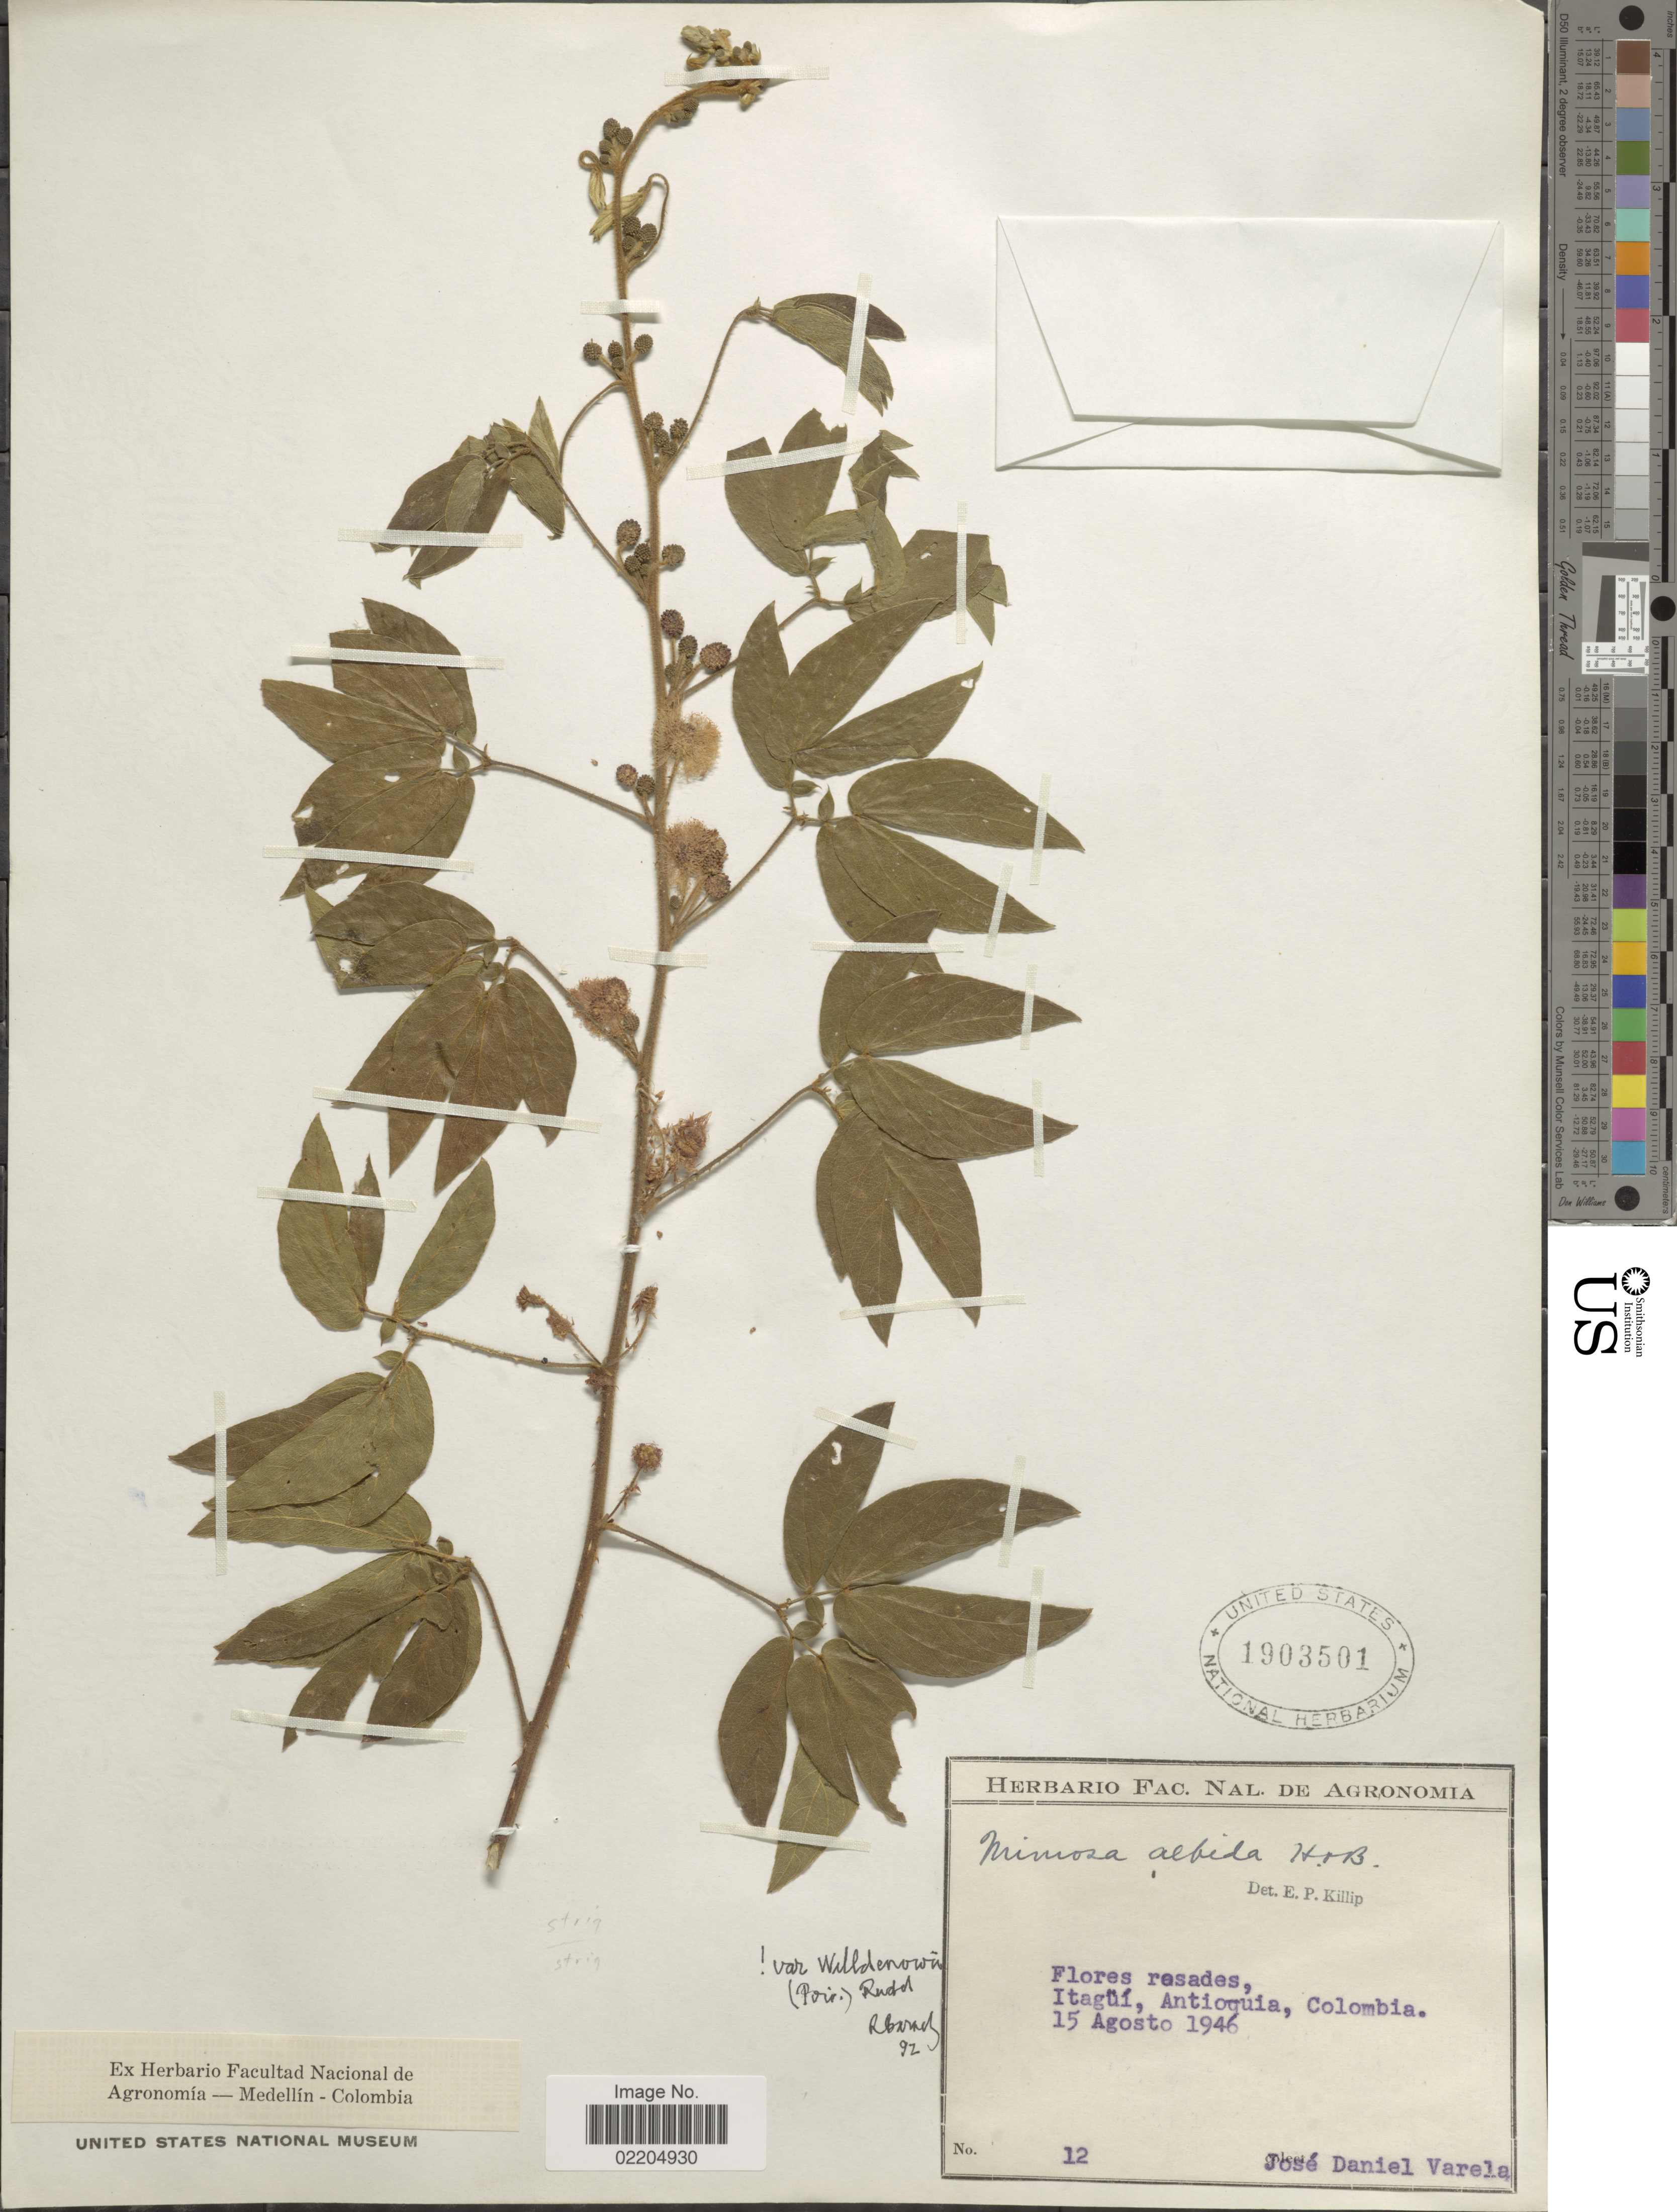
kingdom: Plantae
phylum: Tracheophyta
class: Magnoliopsida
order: Fabales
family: Fabaceae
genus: Mimosa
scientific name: Mimosa albida var. willdenowii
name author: (Poir.) Rudd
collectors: J. Varela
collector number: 12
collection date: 1946-08-15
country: Colombia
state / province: Antioquia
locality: Itagui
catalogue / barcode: US 1903501